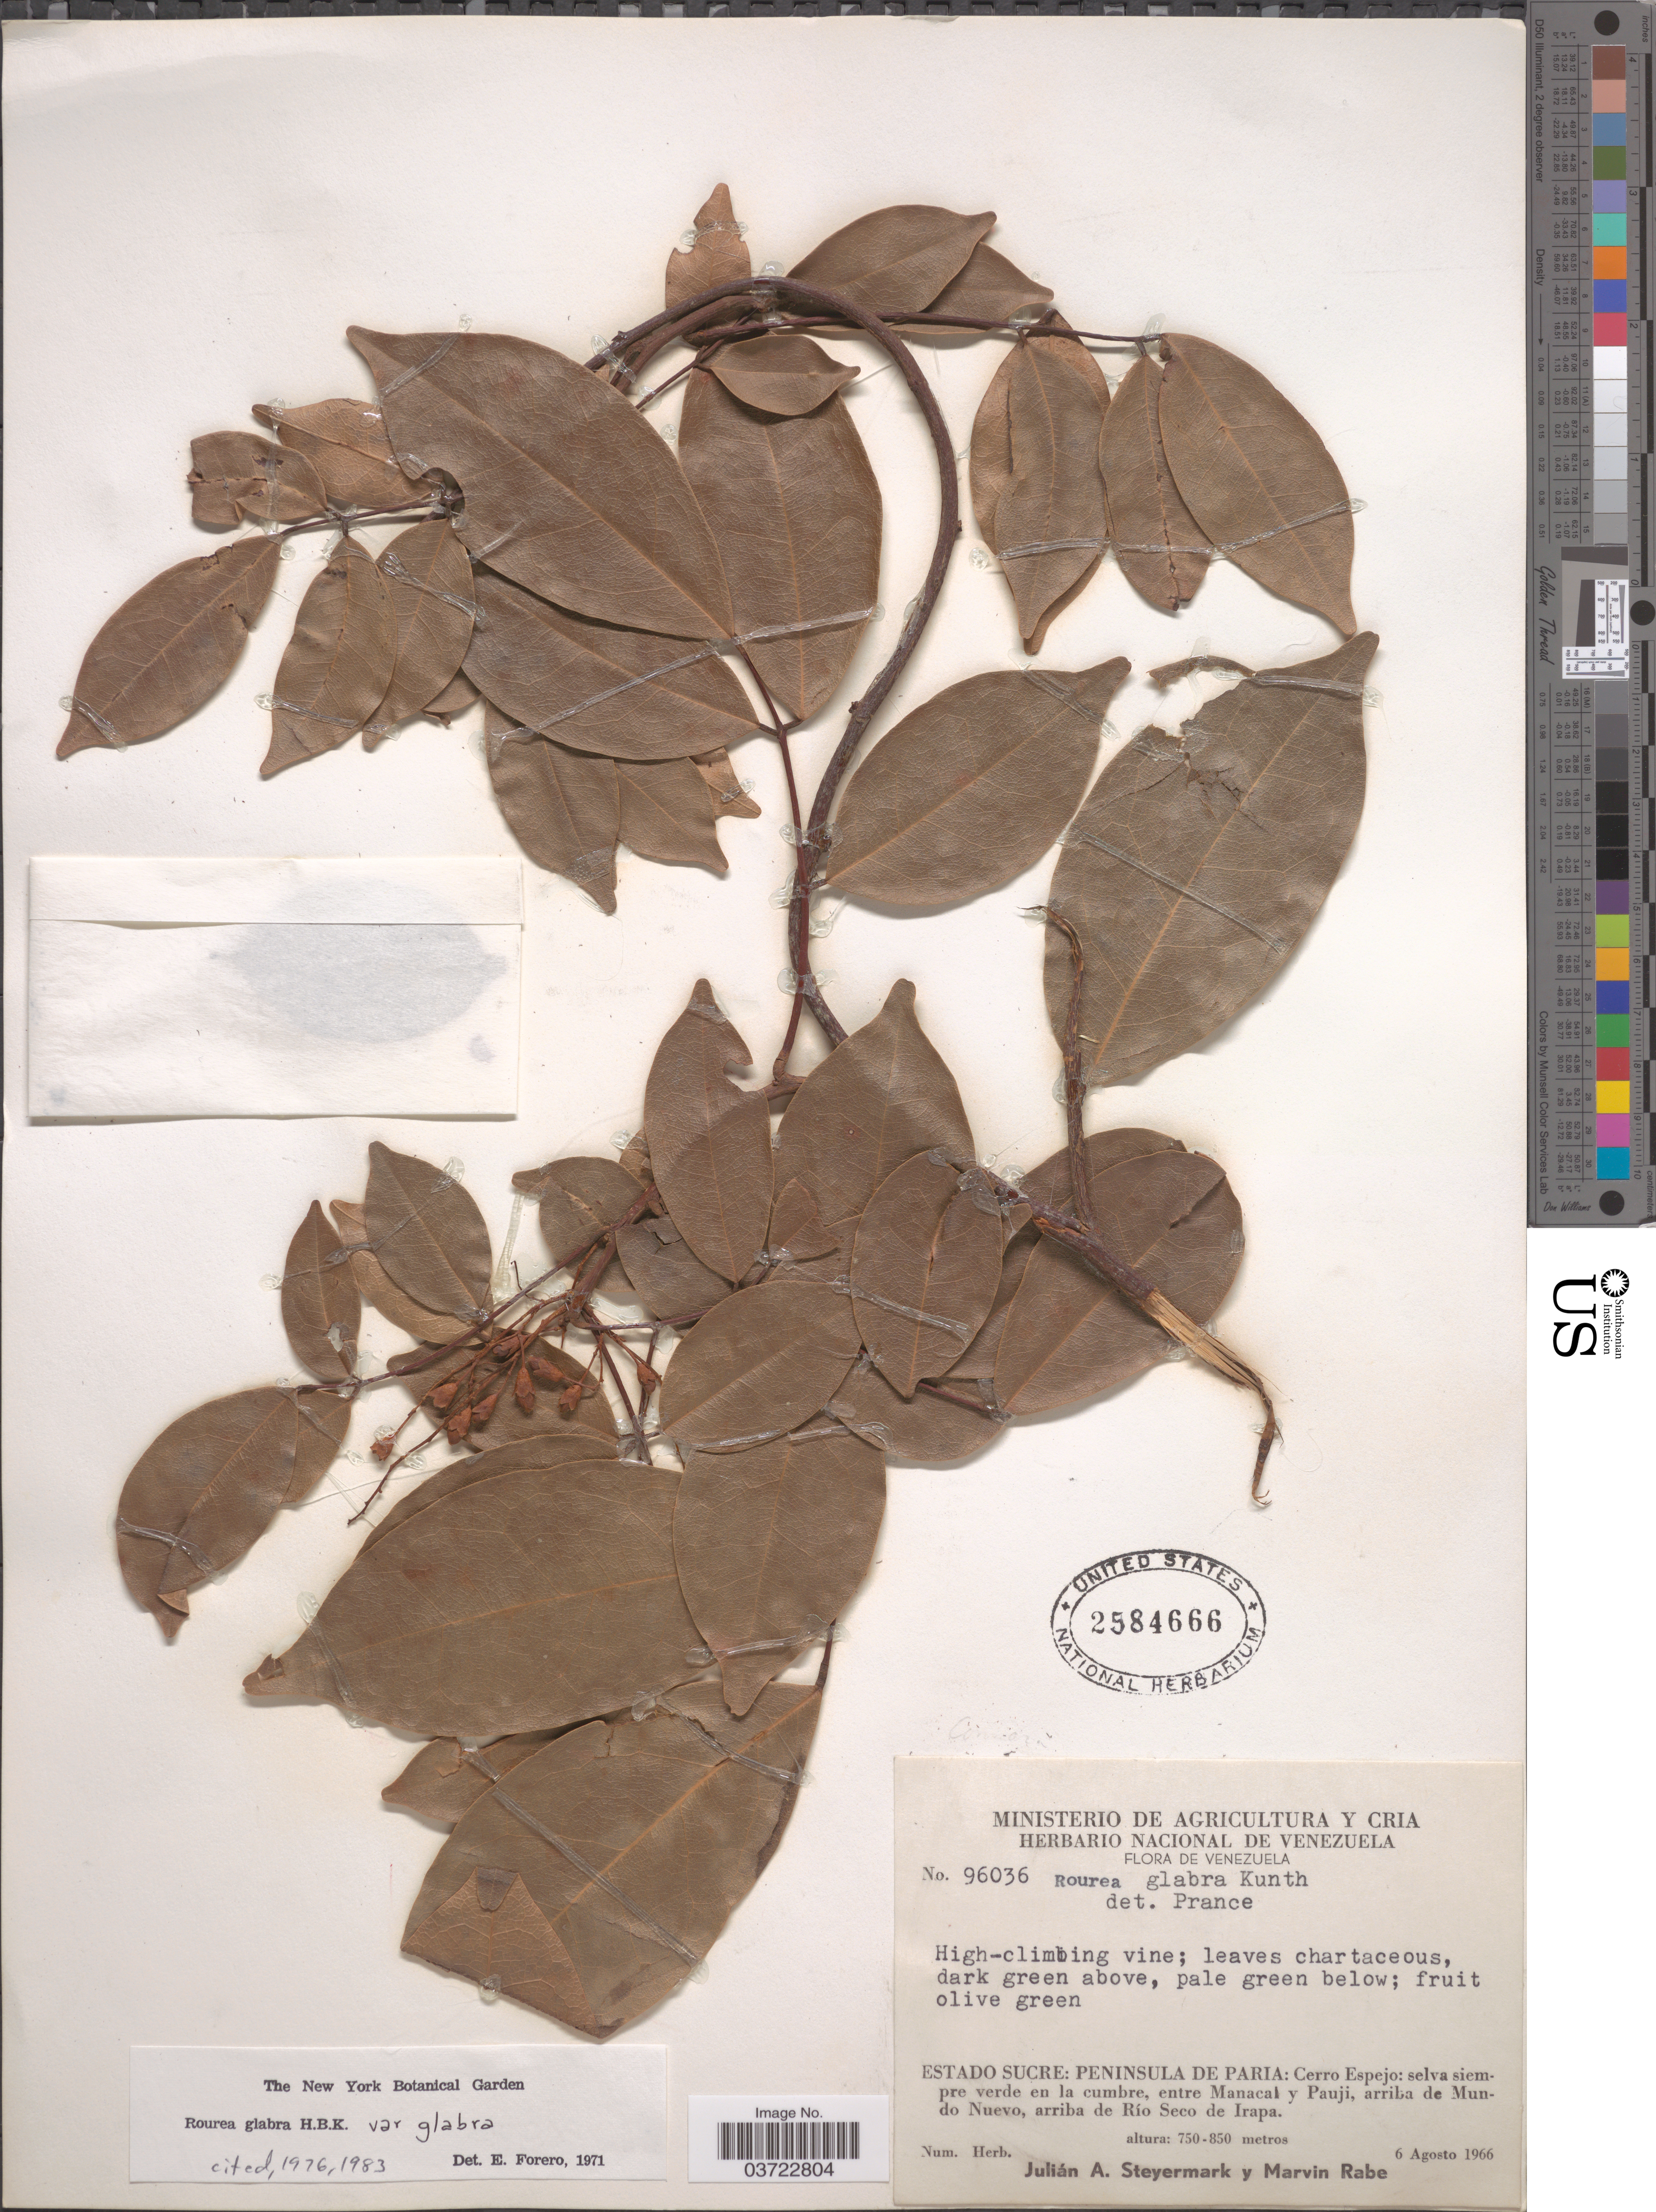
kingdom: Plantae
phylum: Tracheophyta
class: Magnoliopsida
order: Oxalidales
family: Connaraceae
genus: Rourea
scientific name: Rourea glabra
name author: Kunth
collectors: J. Steyermark & M. Rabe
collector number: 96036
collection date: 1966-08-06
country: Venezuela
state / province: Sucre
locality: Peninsula de Paria: Cerro Espejo: selva siempre verde en la cumbre, entre Manacal y Pauji, arriba de Mundo Nuevo, arriba de Río Seco de Irapa.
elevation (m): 750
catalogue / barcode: US 2584666